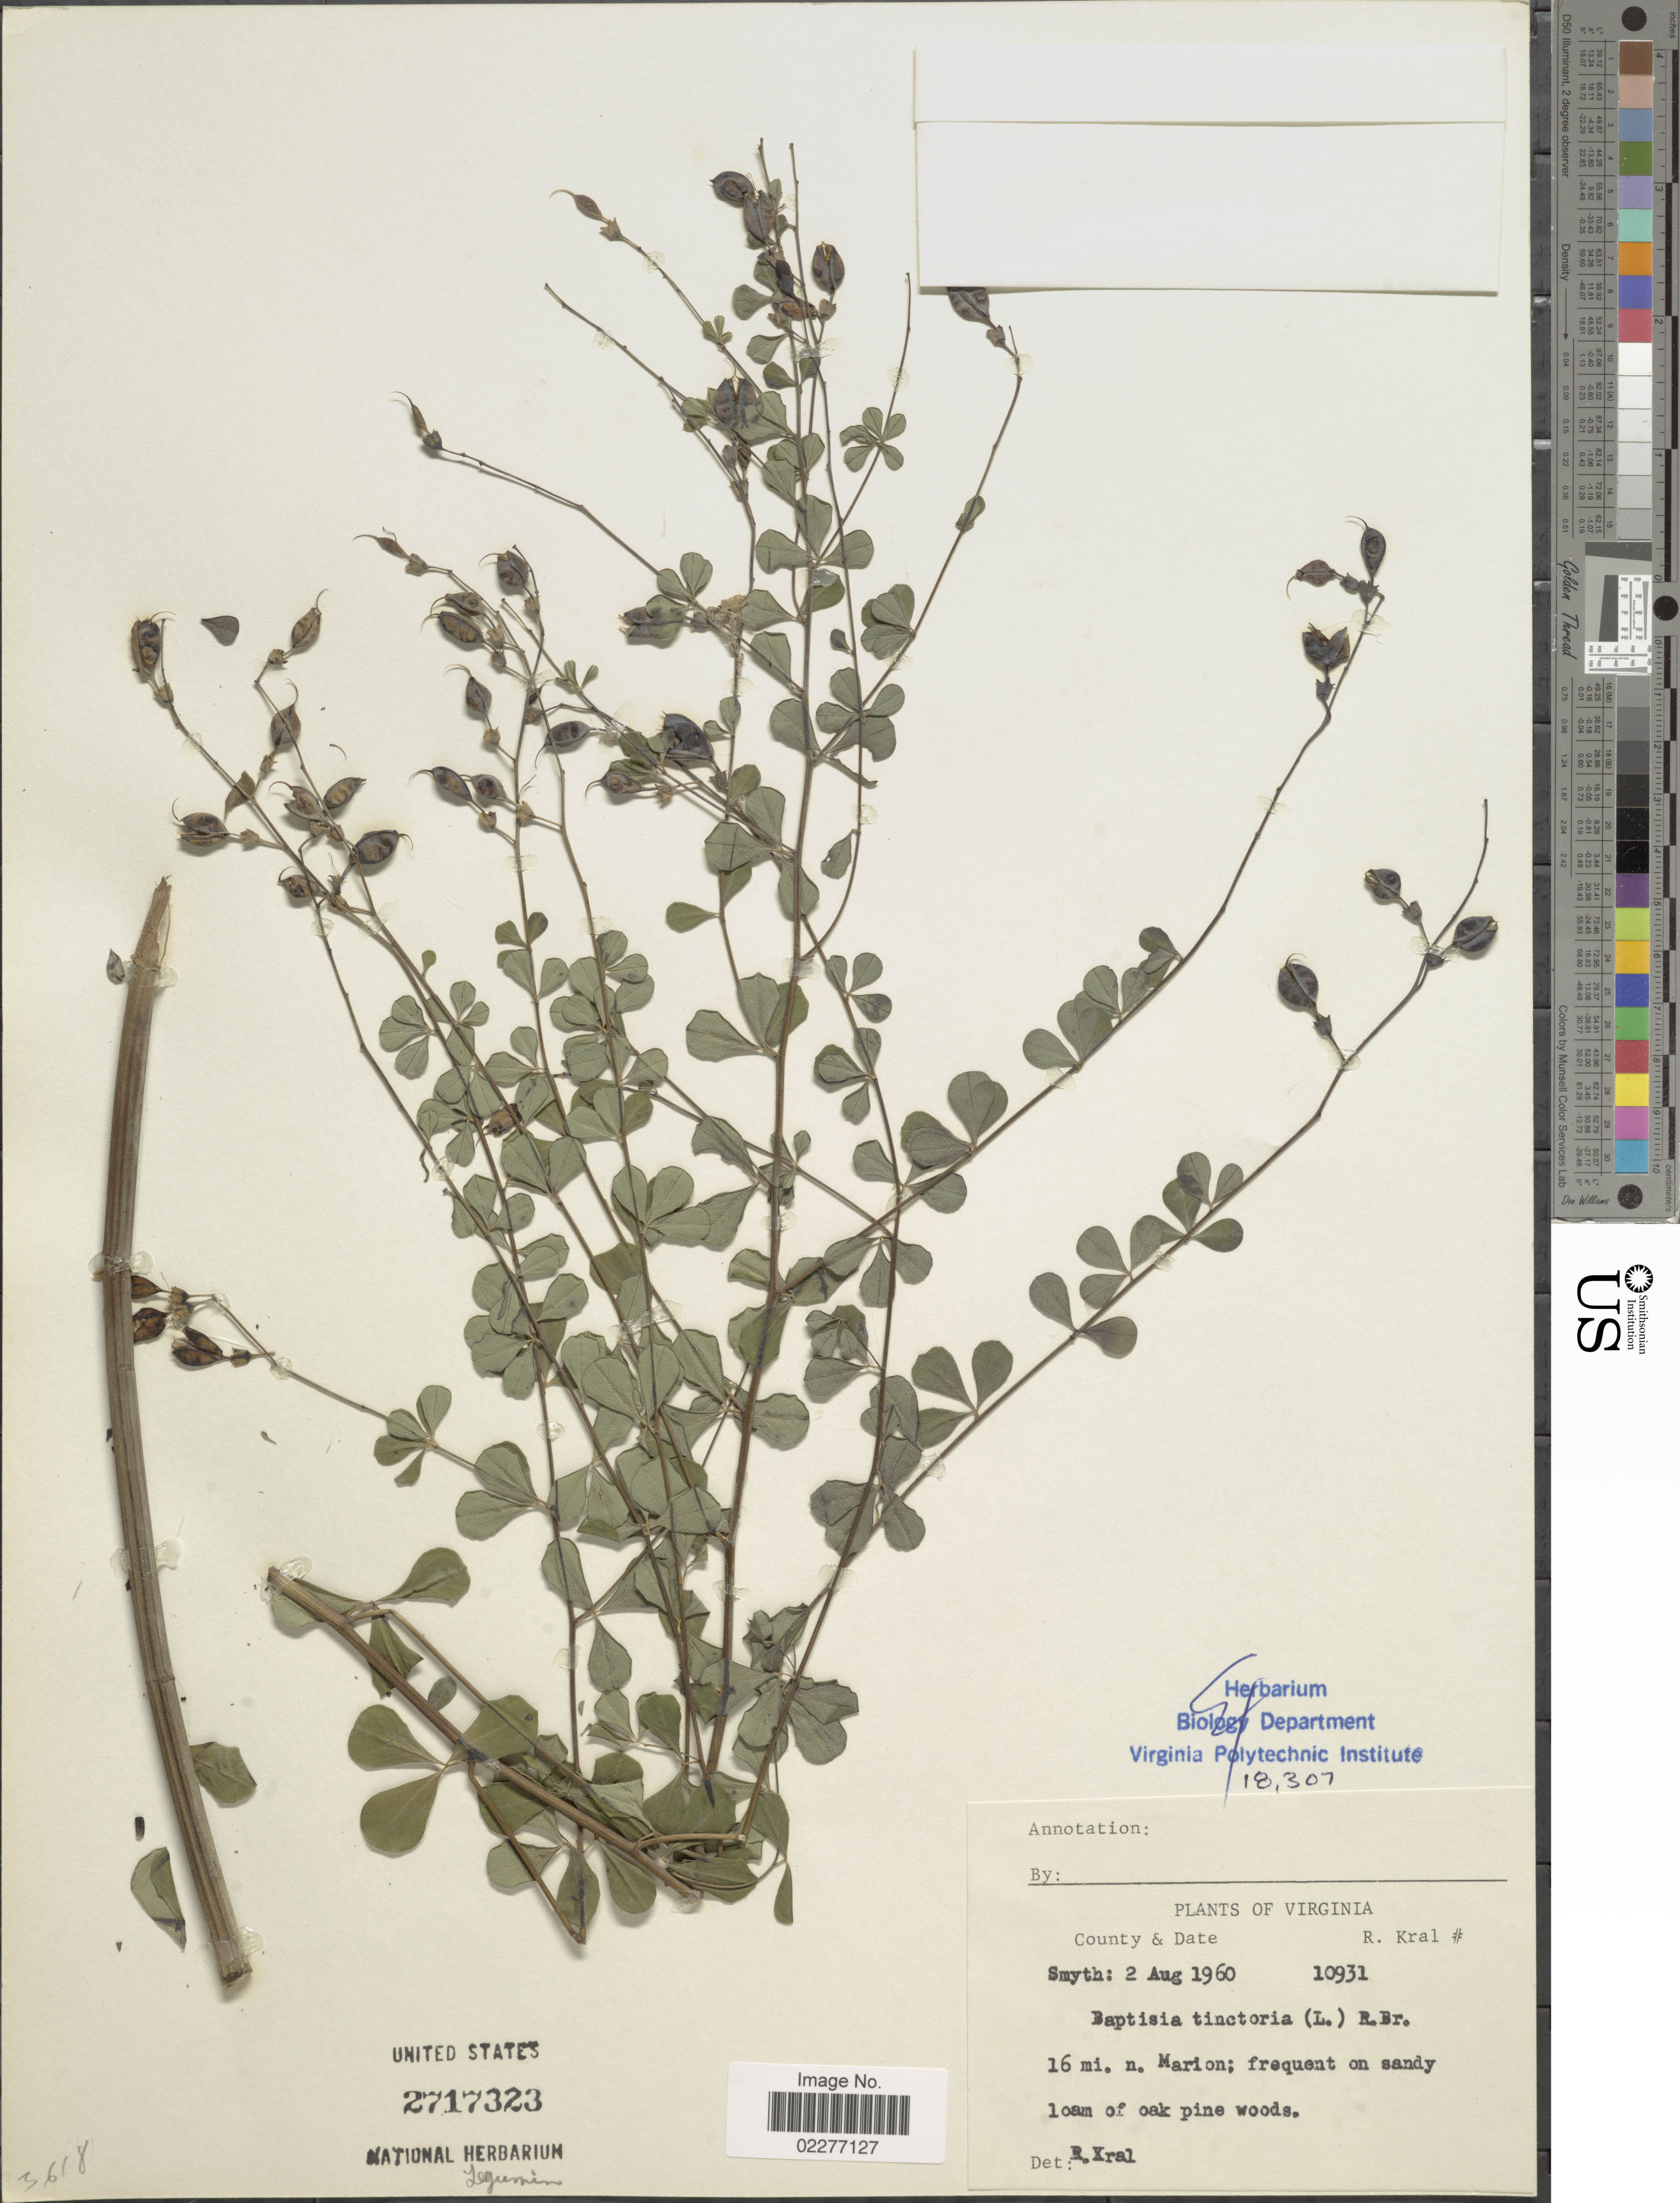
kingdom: Plantae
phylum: Tracheophyta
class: Magnoliopsida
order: Fabales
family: Fabaceae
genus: Baptisia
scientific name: Baptisia tinctoria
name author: (L.) R. Br.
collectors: R. Kral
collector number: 10931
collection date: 1960-08-02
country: United States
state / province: Virginia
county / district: Smyth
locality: Smyth, 16 mi. n. Marion; frequent on sandy loam of oak pine woods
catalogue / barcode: US 2717323